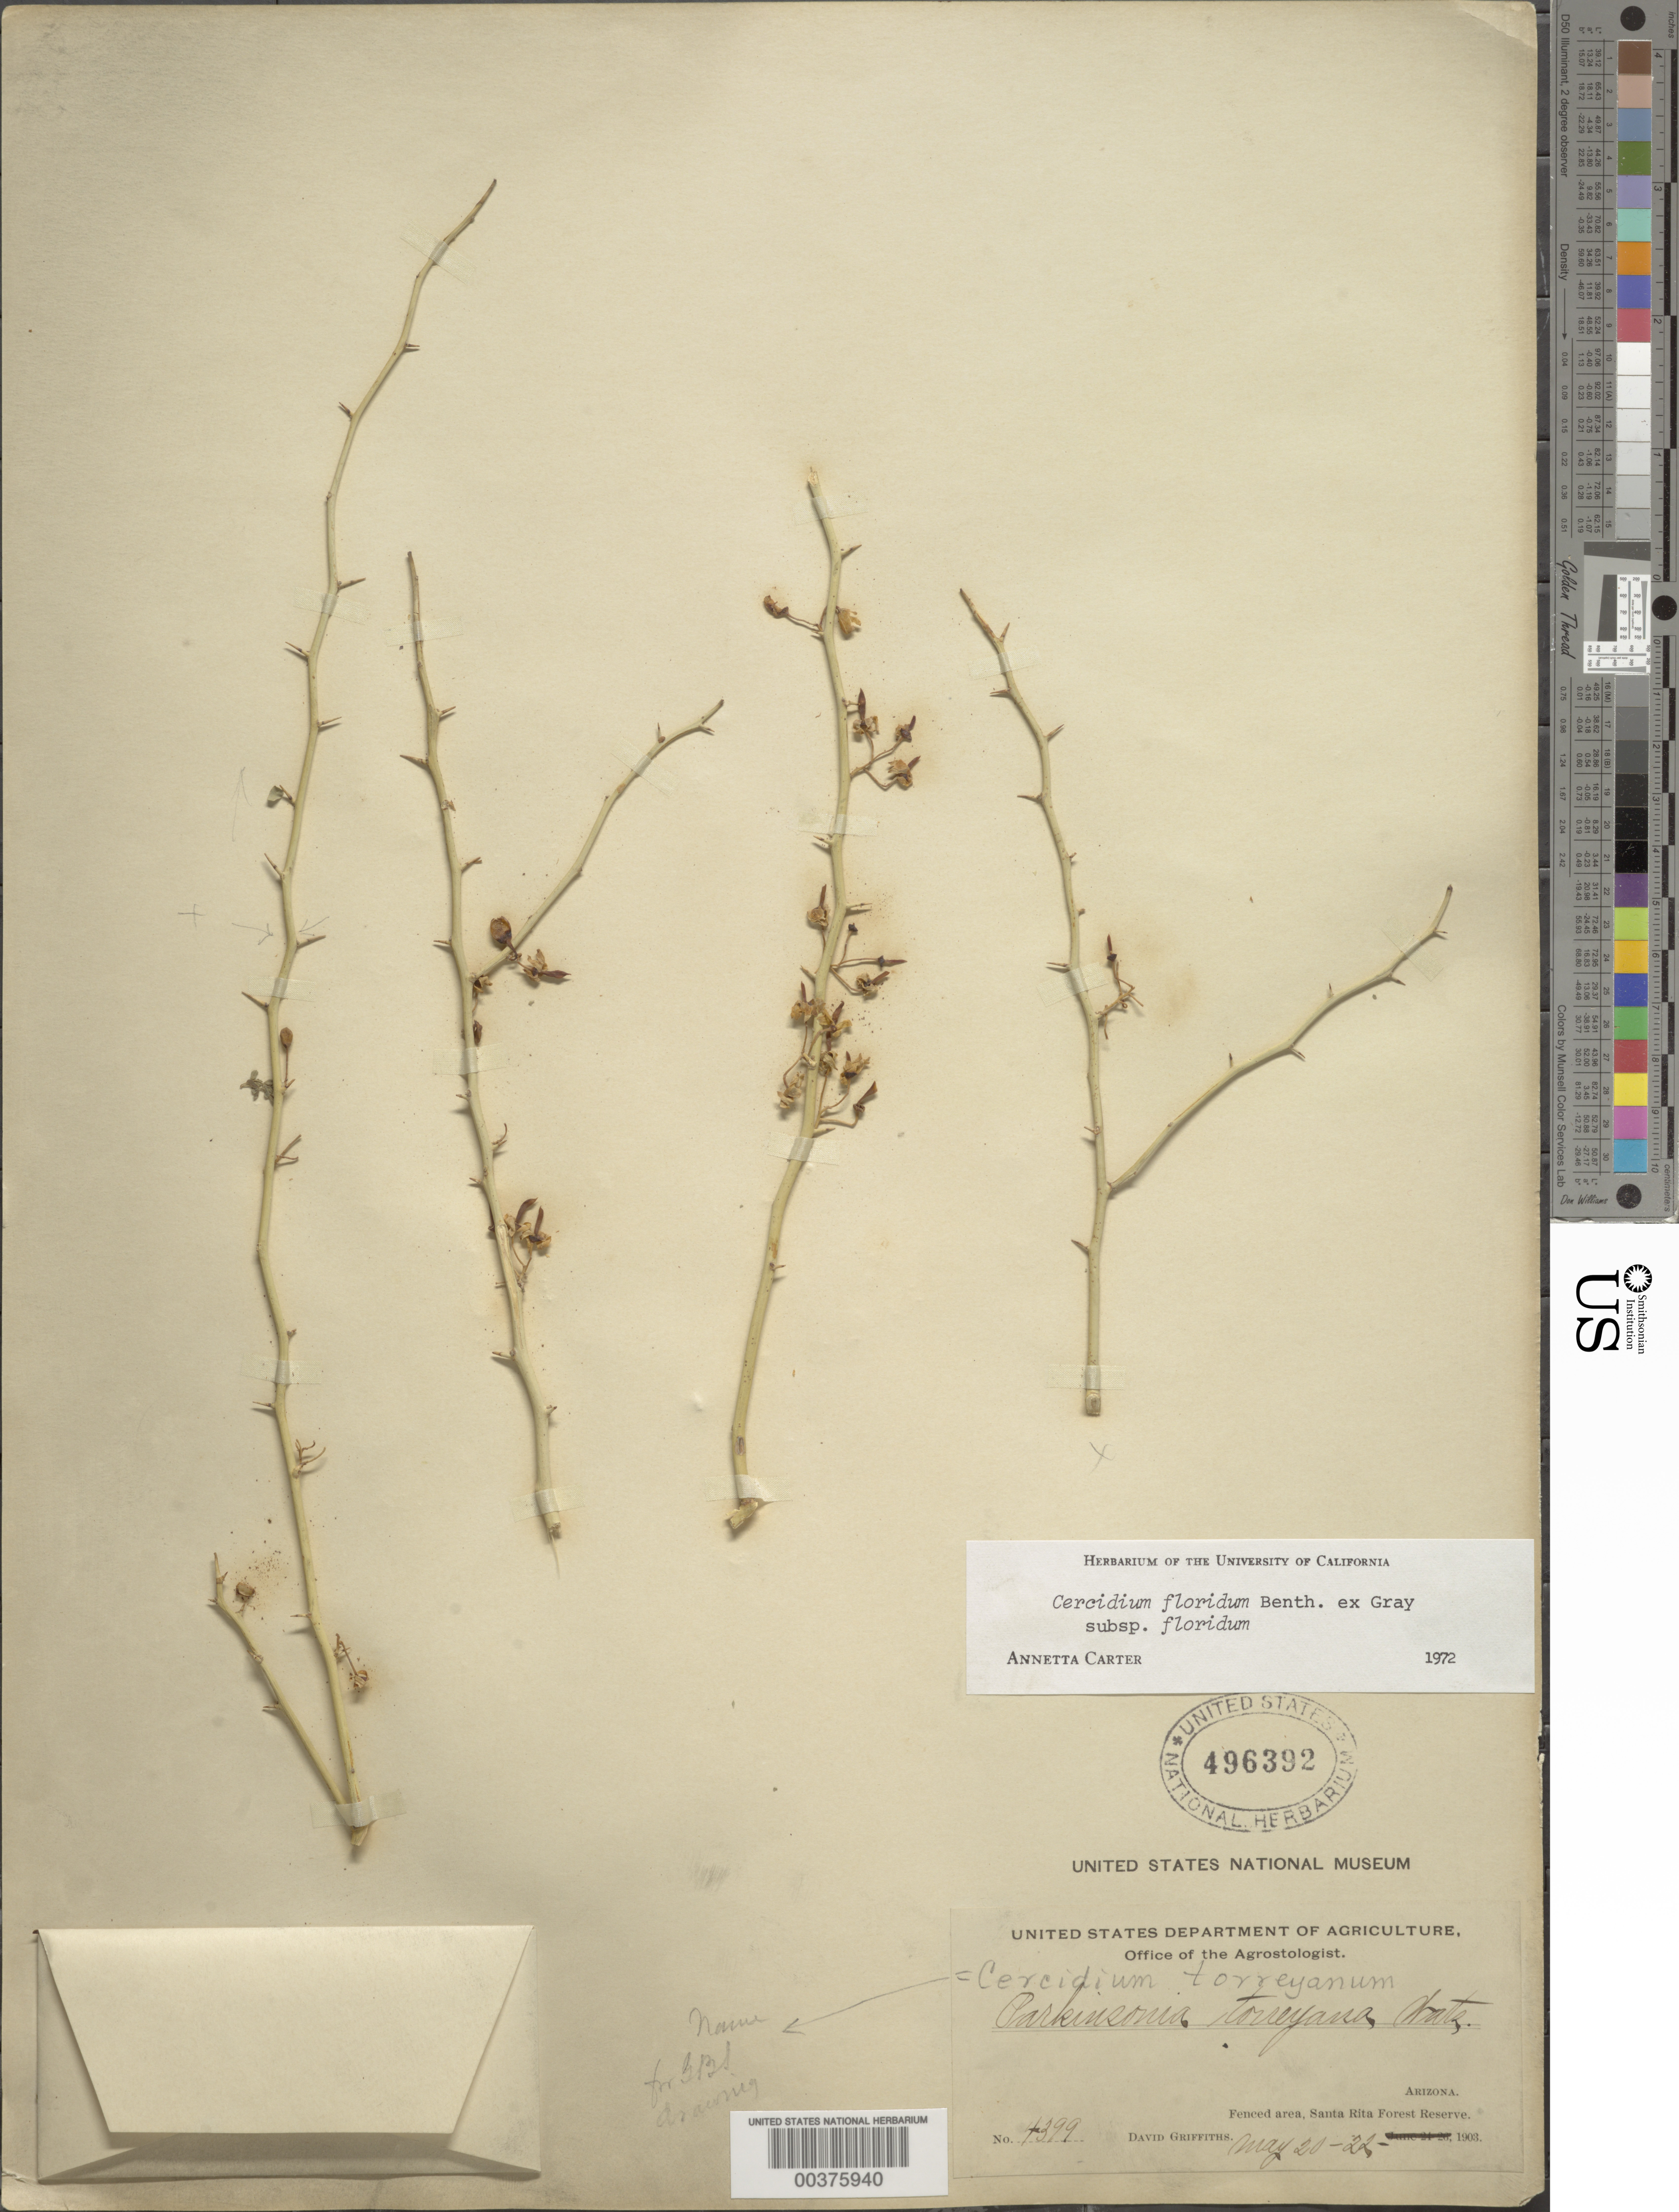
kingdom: Plantae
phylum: Tracheophyta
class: Magnoliopsida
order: Fabales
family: Fabaceae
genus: Parkinsonia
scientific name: Parkinsonia florida subsp. florida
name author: (Benth. ex A. Gray) S. Watson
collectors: D. Griffiths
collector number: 4399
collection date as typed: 20 May 1903 to 22 May 1903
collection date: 1903-05-20/1903-05-22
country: United States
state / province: Arizona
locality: Fenced area, santa rita forest reserve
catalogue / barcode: US 496392